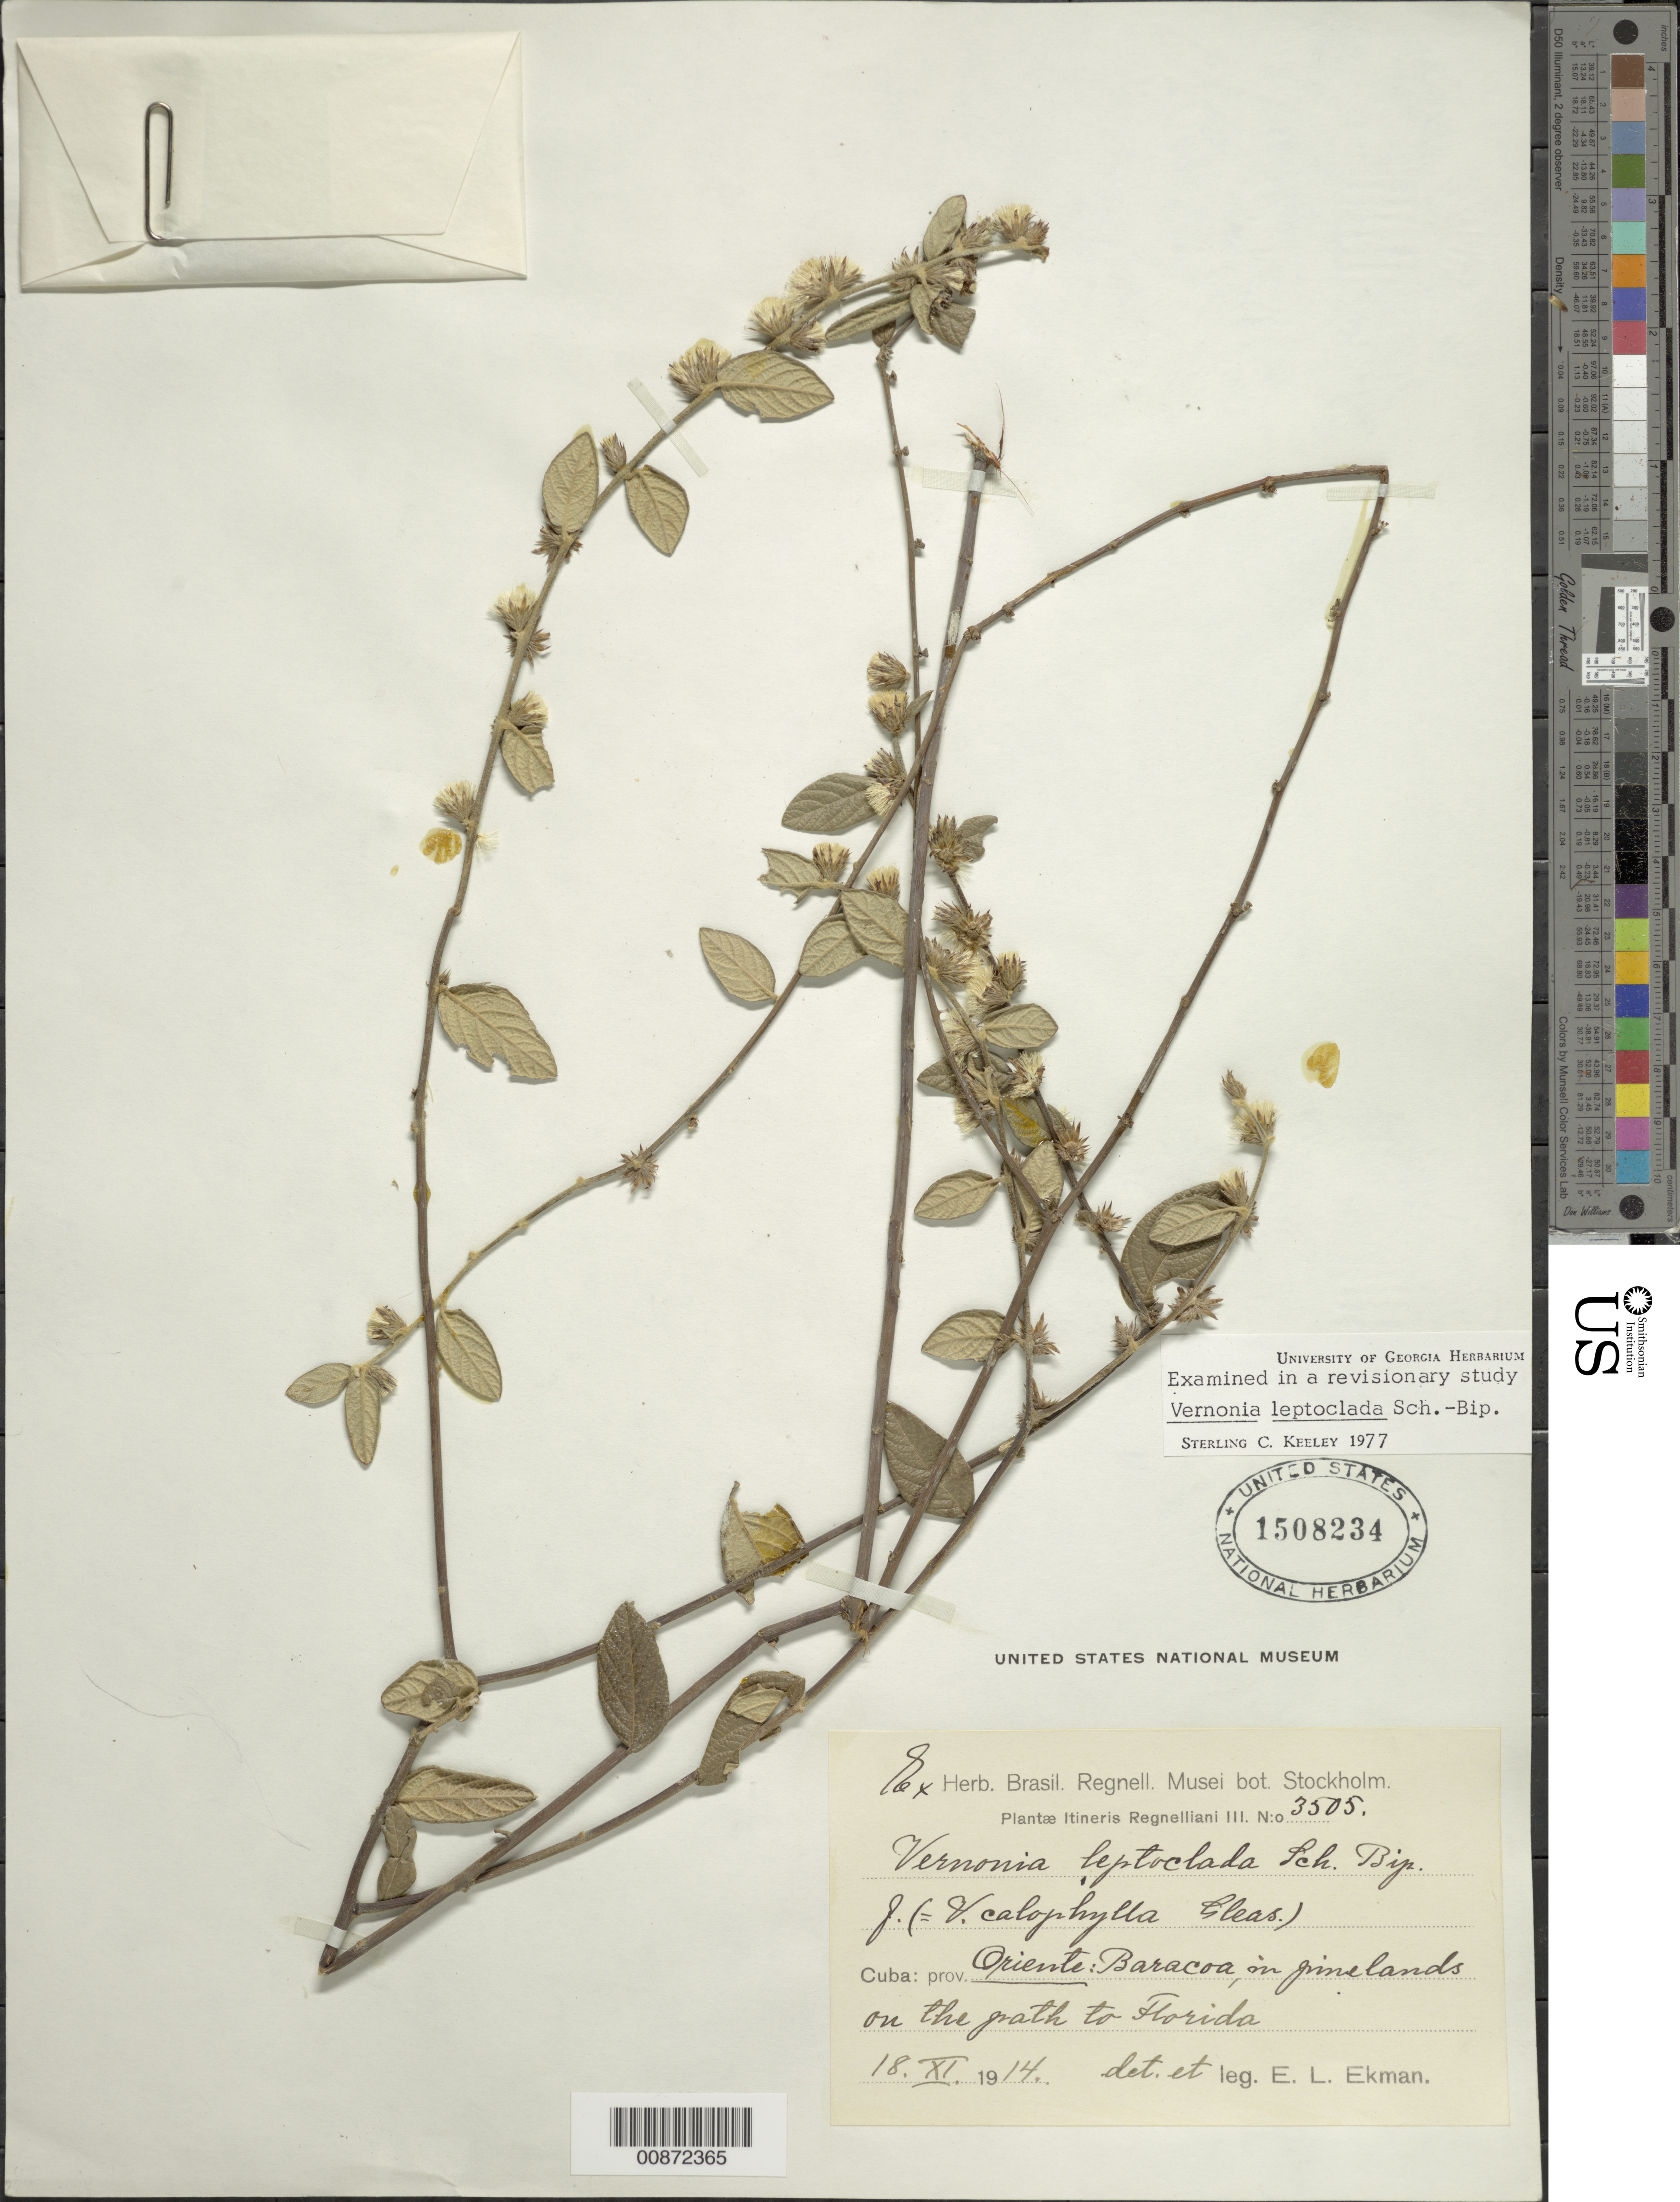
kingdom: Plantae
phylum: Tracheophyta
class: Magnoliopsida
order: Asterales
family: Asteraceae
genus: Lepidaploa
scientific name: Lepidaploa leptoclada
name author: (Sch. Bip.) H. Rob.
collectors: E. L. Ekman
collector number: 3505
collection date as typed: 18 Nov 1914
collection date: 1914-11-18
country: Cuba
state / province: Oriente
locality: Baracoa, on the path to Florida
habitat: In pinelands, near path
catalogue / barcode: US 1508234